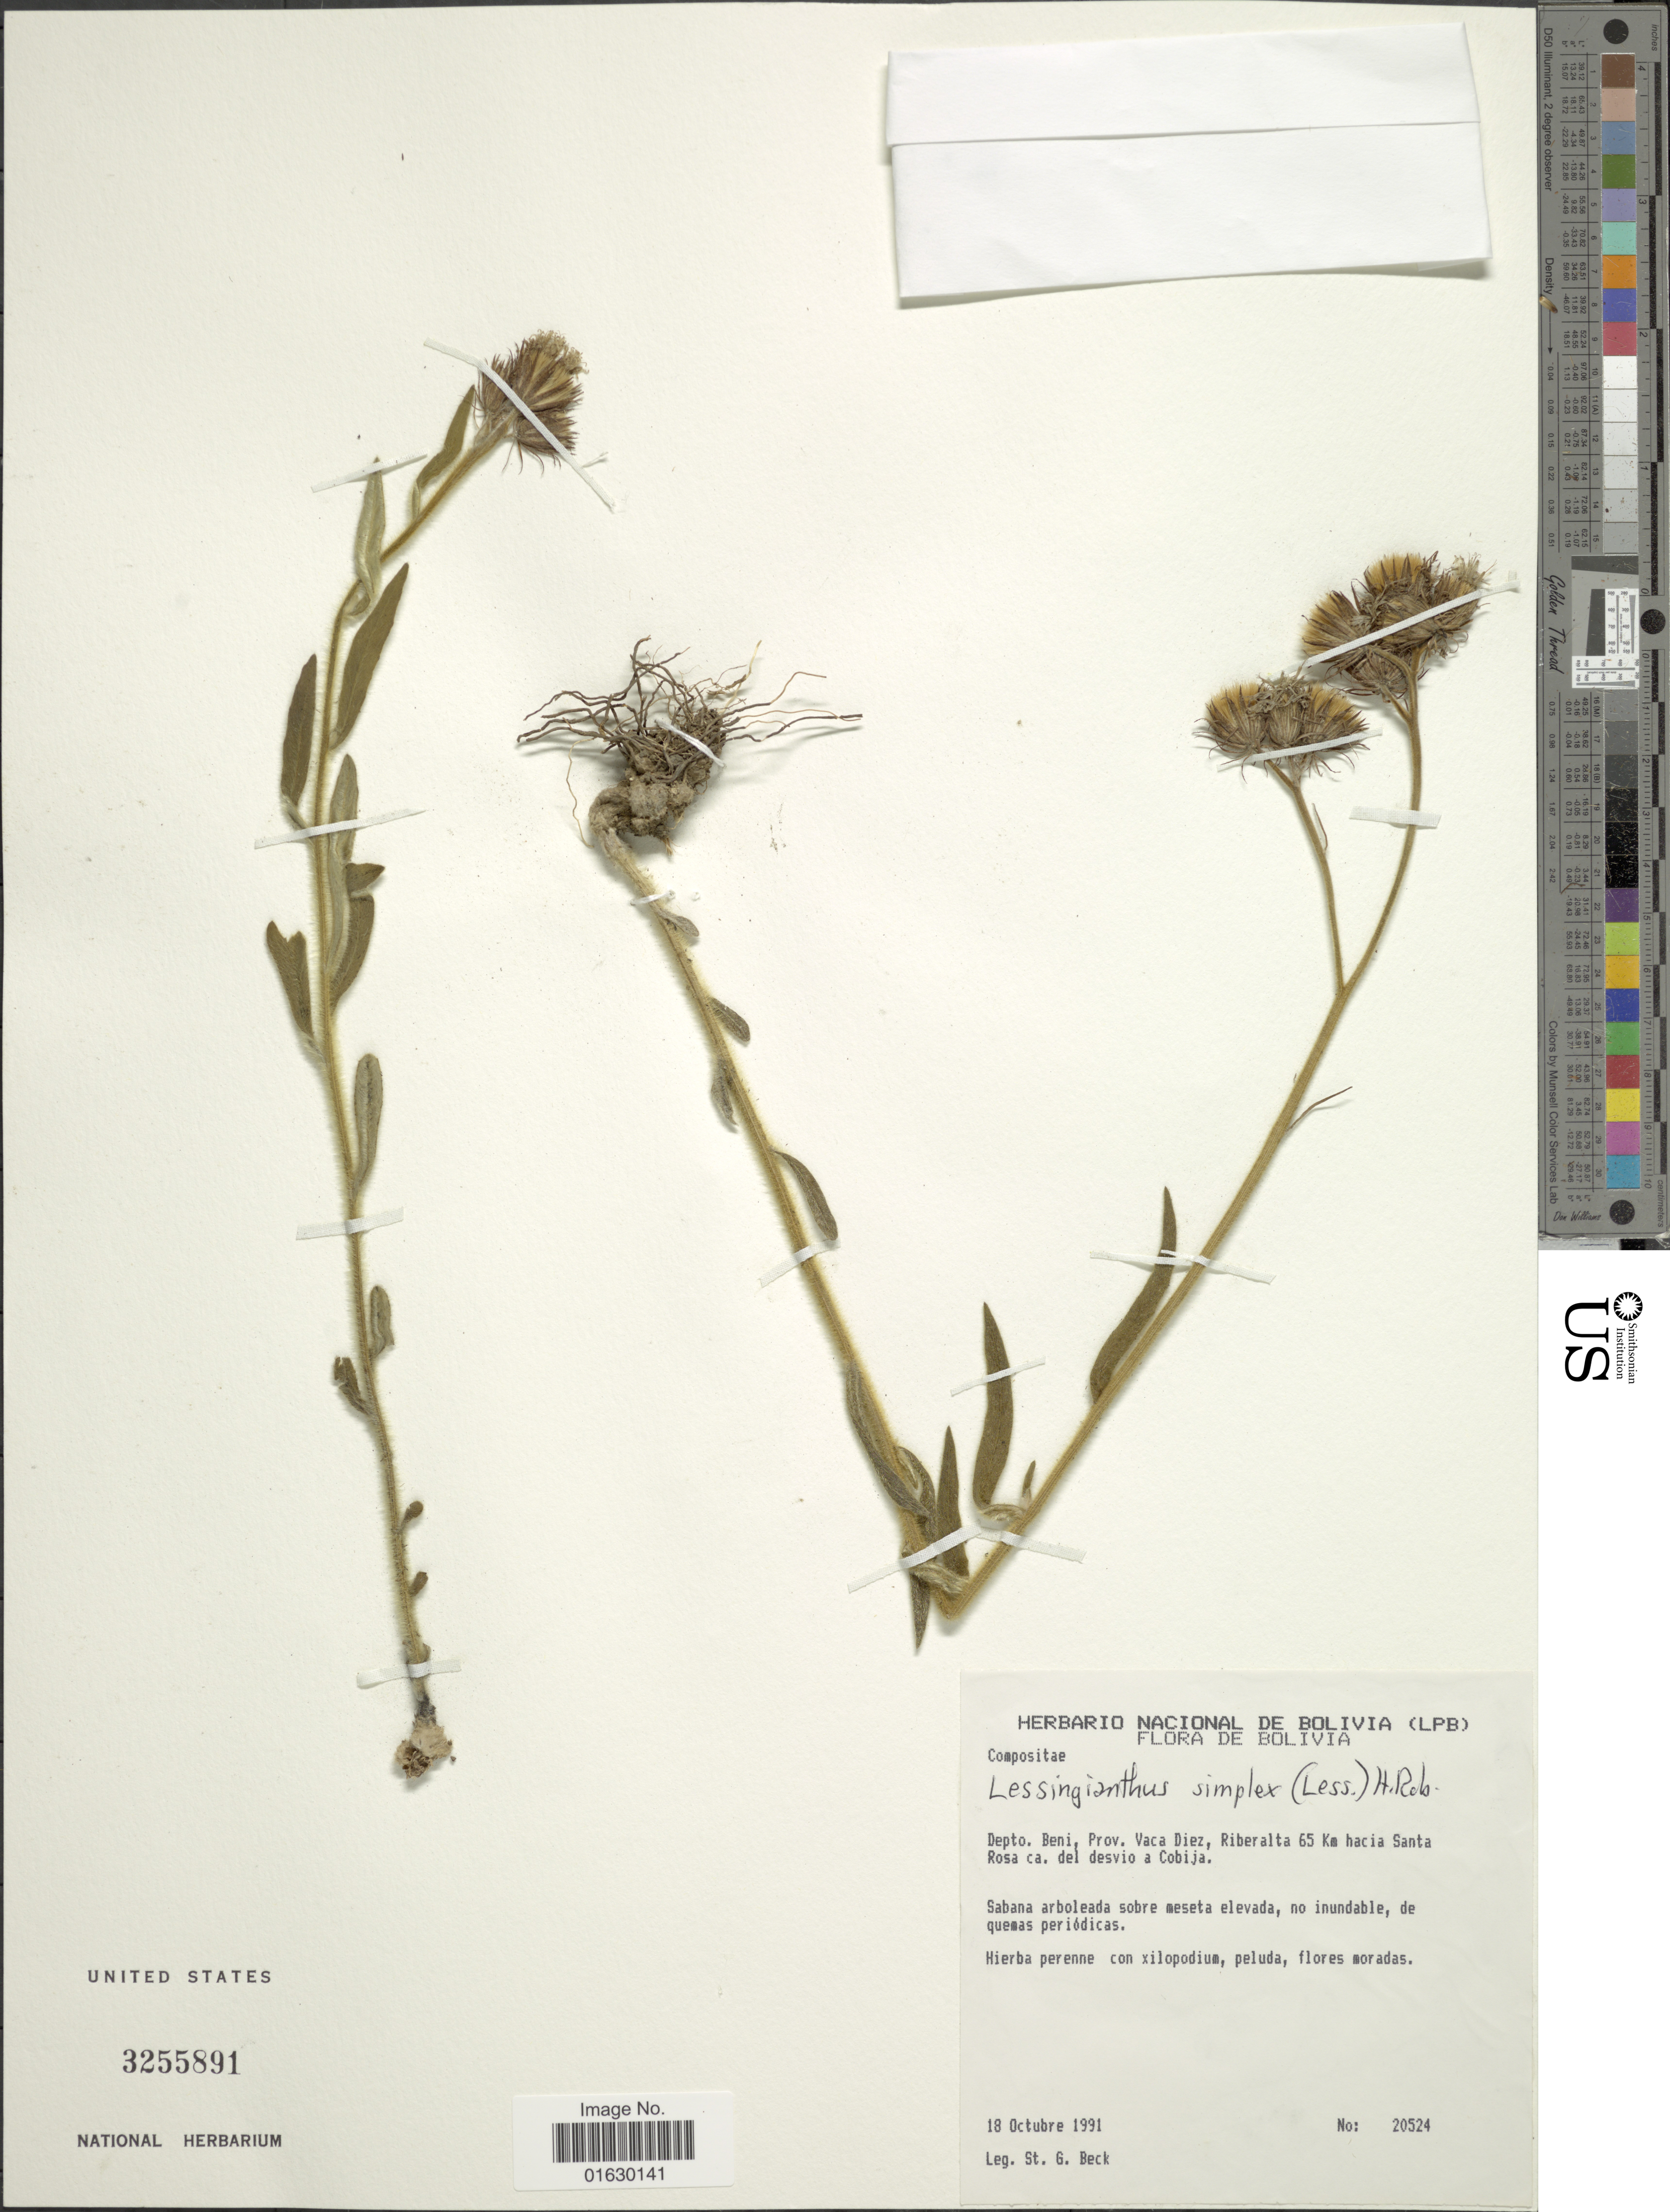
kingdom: Plantae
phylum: Tracheophyta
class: Magnoliopsida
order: Asterales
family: Asteraceae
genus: Lessingianthus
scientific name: Lessingianthus simplex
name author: (Less.) H. Rob.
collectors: S. G. Beck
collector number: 20524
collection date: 1991-10-18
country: Bolivia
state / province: Beni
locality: Depto. Beni, Prov. Vaca Diez, Riberalta 65 km hacia Santa Rosa ca del desvio a Cobija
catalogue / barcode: US 3255891